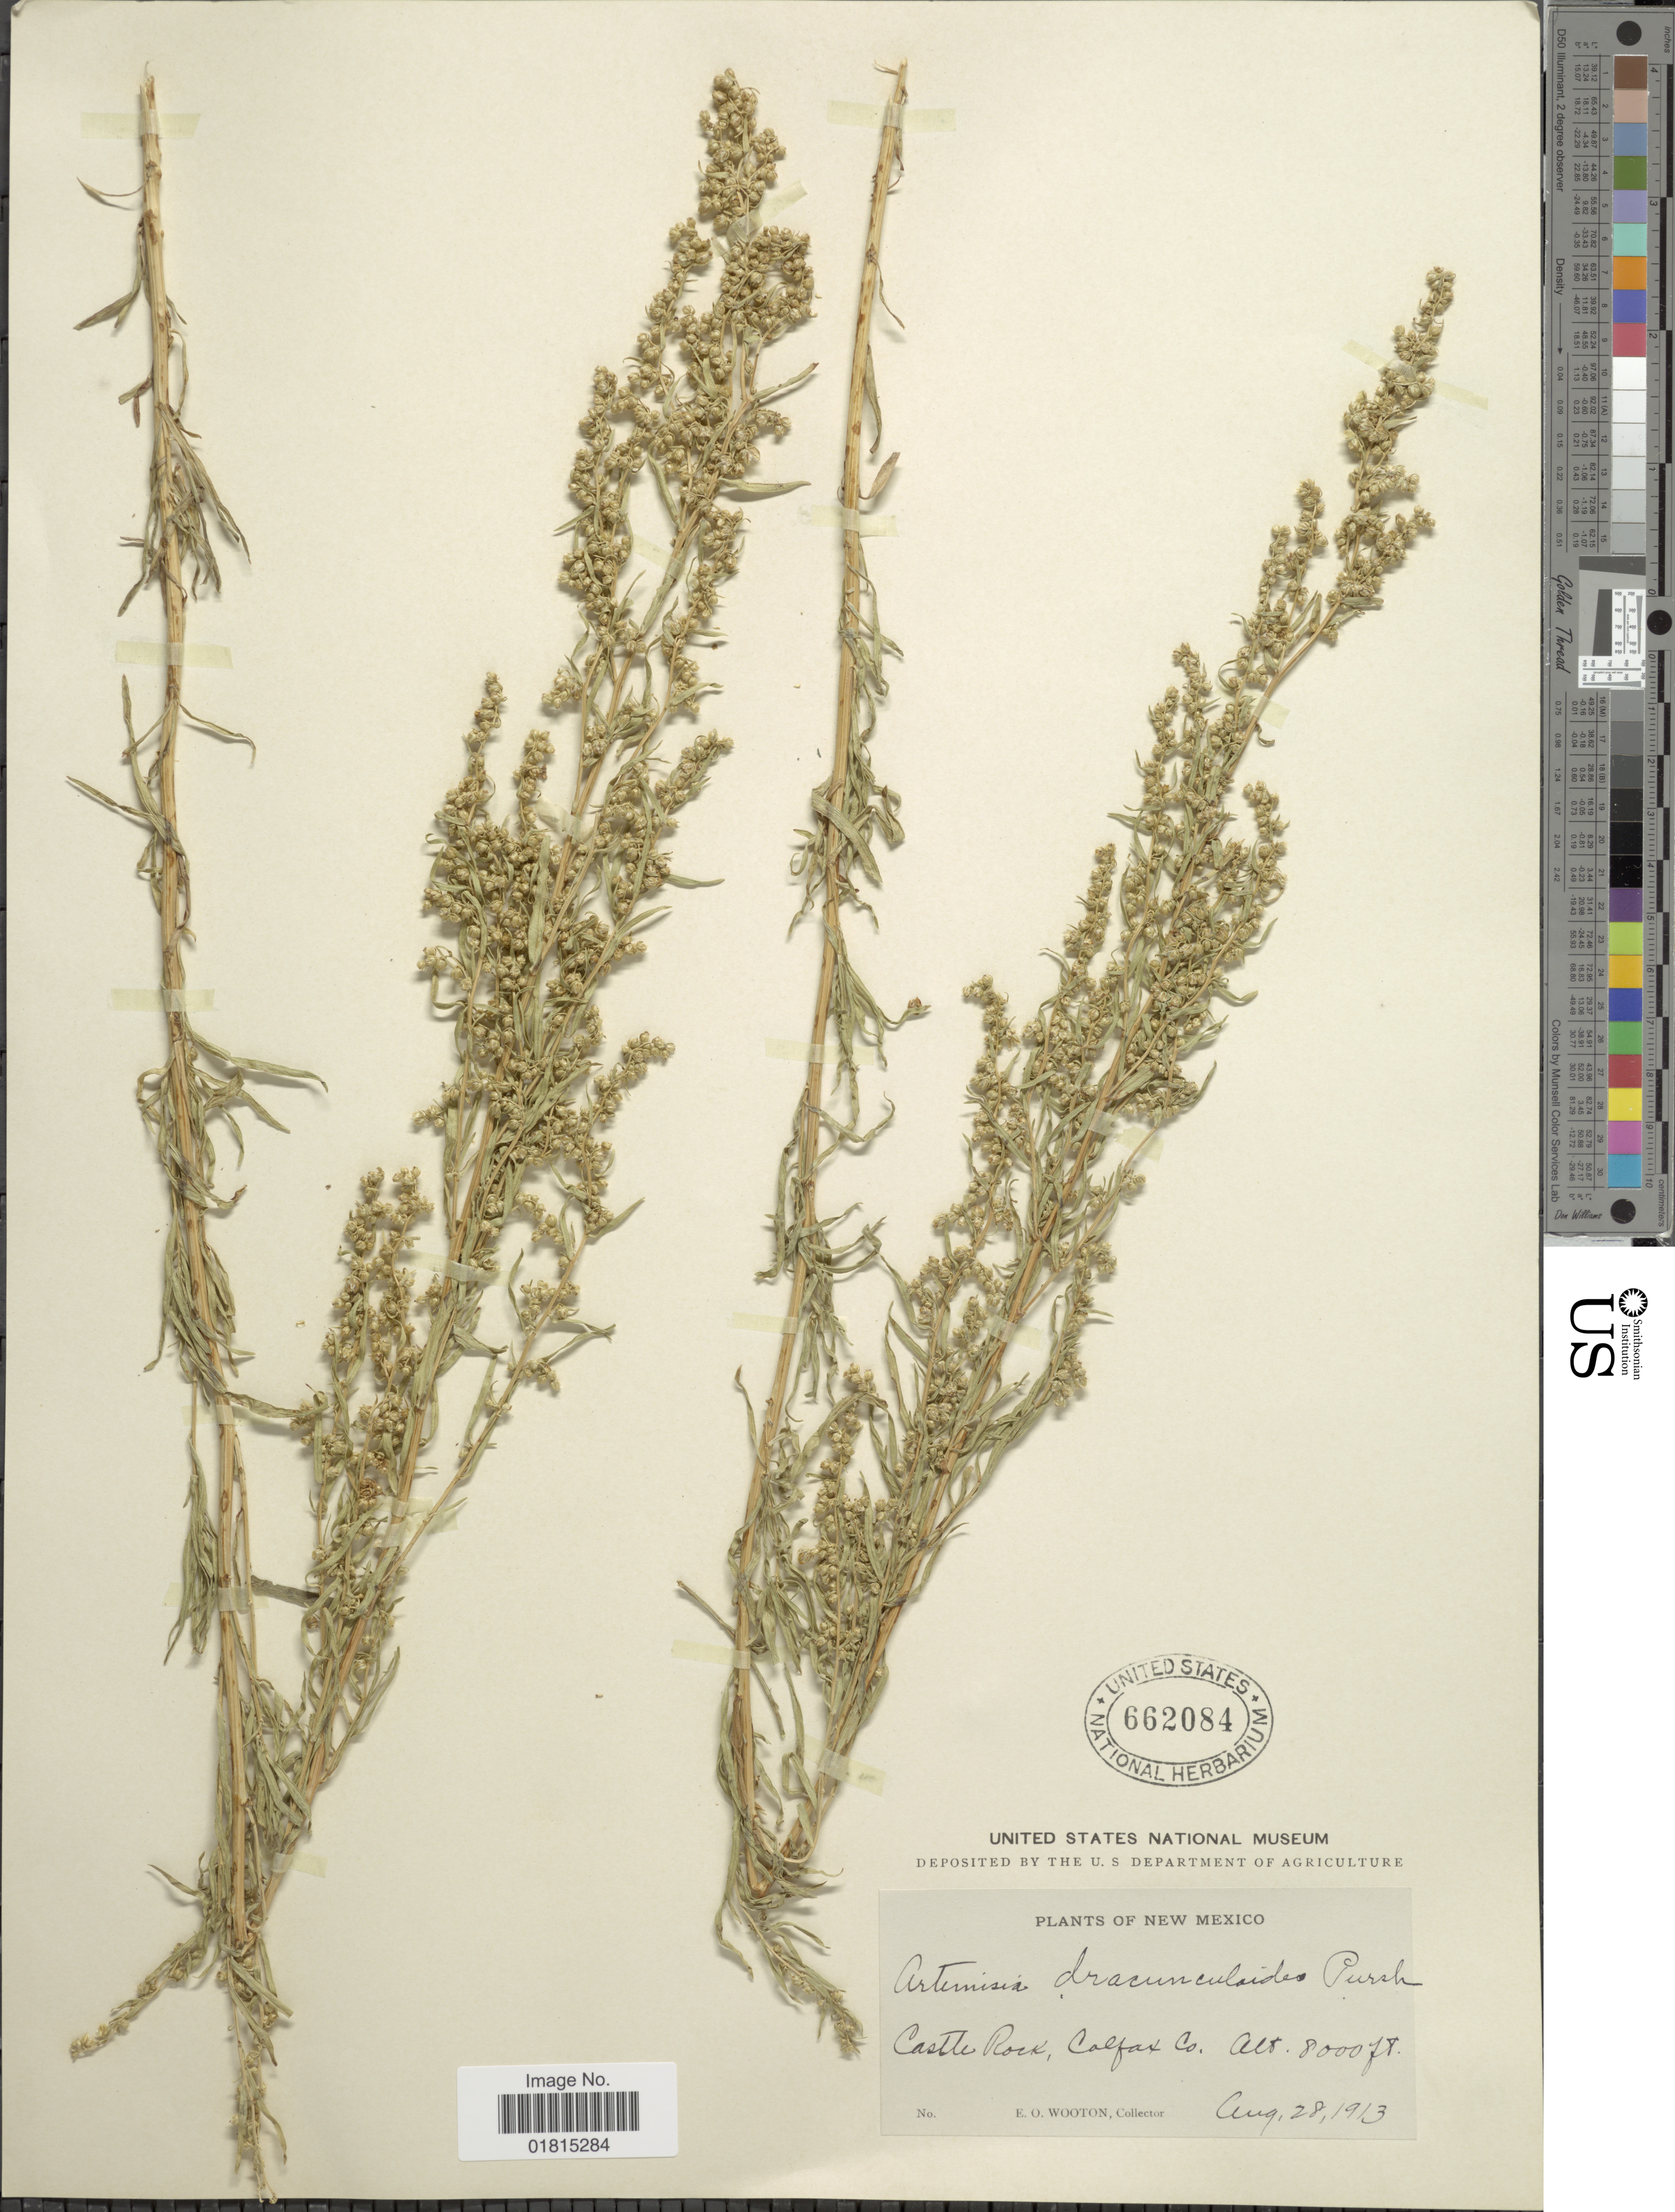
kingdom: Plantae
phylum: Tracheophyta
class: Magnoliopsida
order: Asterales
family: Asteraceae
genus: Artemisia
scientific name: Artemisia dracunculoides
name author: Pursh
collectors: E. O. Wooton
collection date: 1913-08-28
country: United States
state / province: New Mexico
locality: Castle Rock, Colfax Co.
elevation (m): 2438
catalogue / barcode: US 662084